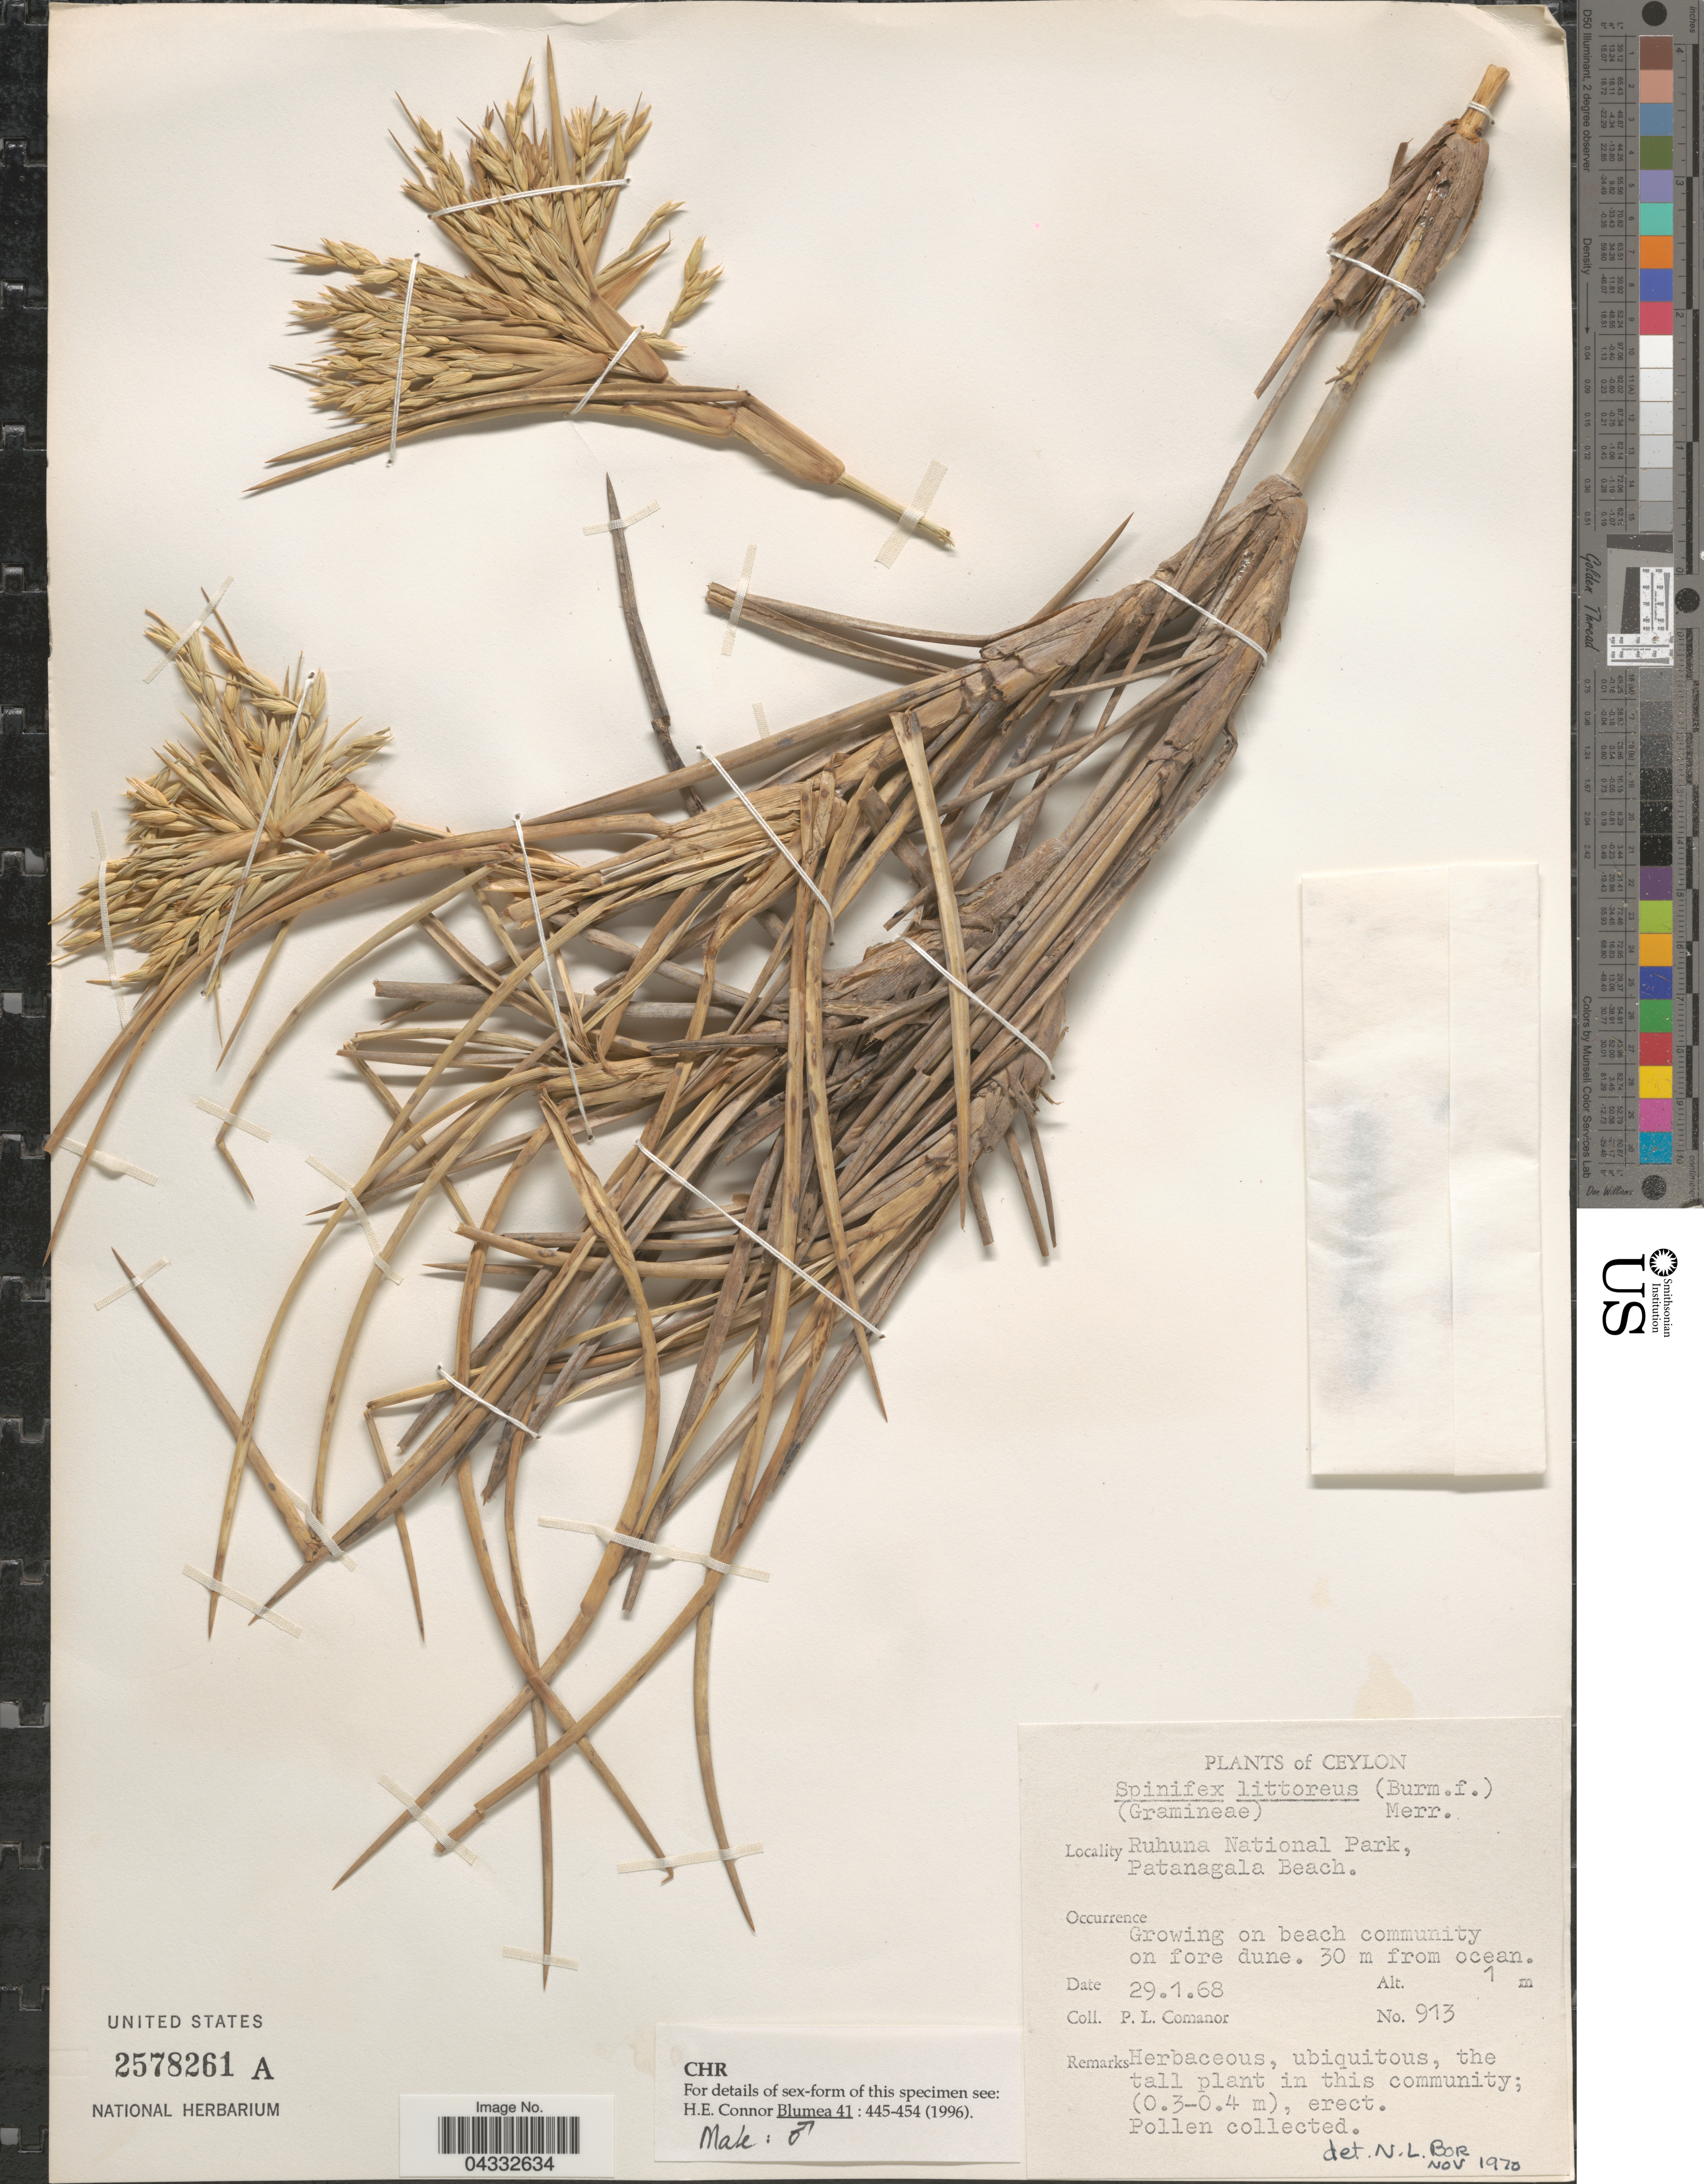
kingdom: Plantae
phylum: Tracheophyta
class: Liliopsida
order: Poales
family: Poaceae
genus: Spinifex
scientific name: Spinifex littoreus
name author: (Burm. f.) Merr.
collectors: P. Comanor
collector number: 913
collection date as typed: Transcribed d/m/y: 29/1/68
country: Sri Lanka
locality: Ceylon. Ruhuna National Park, Patanagala Beach.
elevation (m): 1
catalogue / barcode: US 2578261A